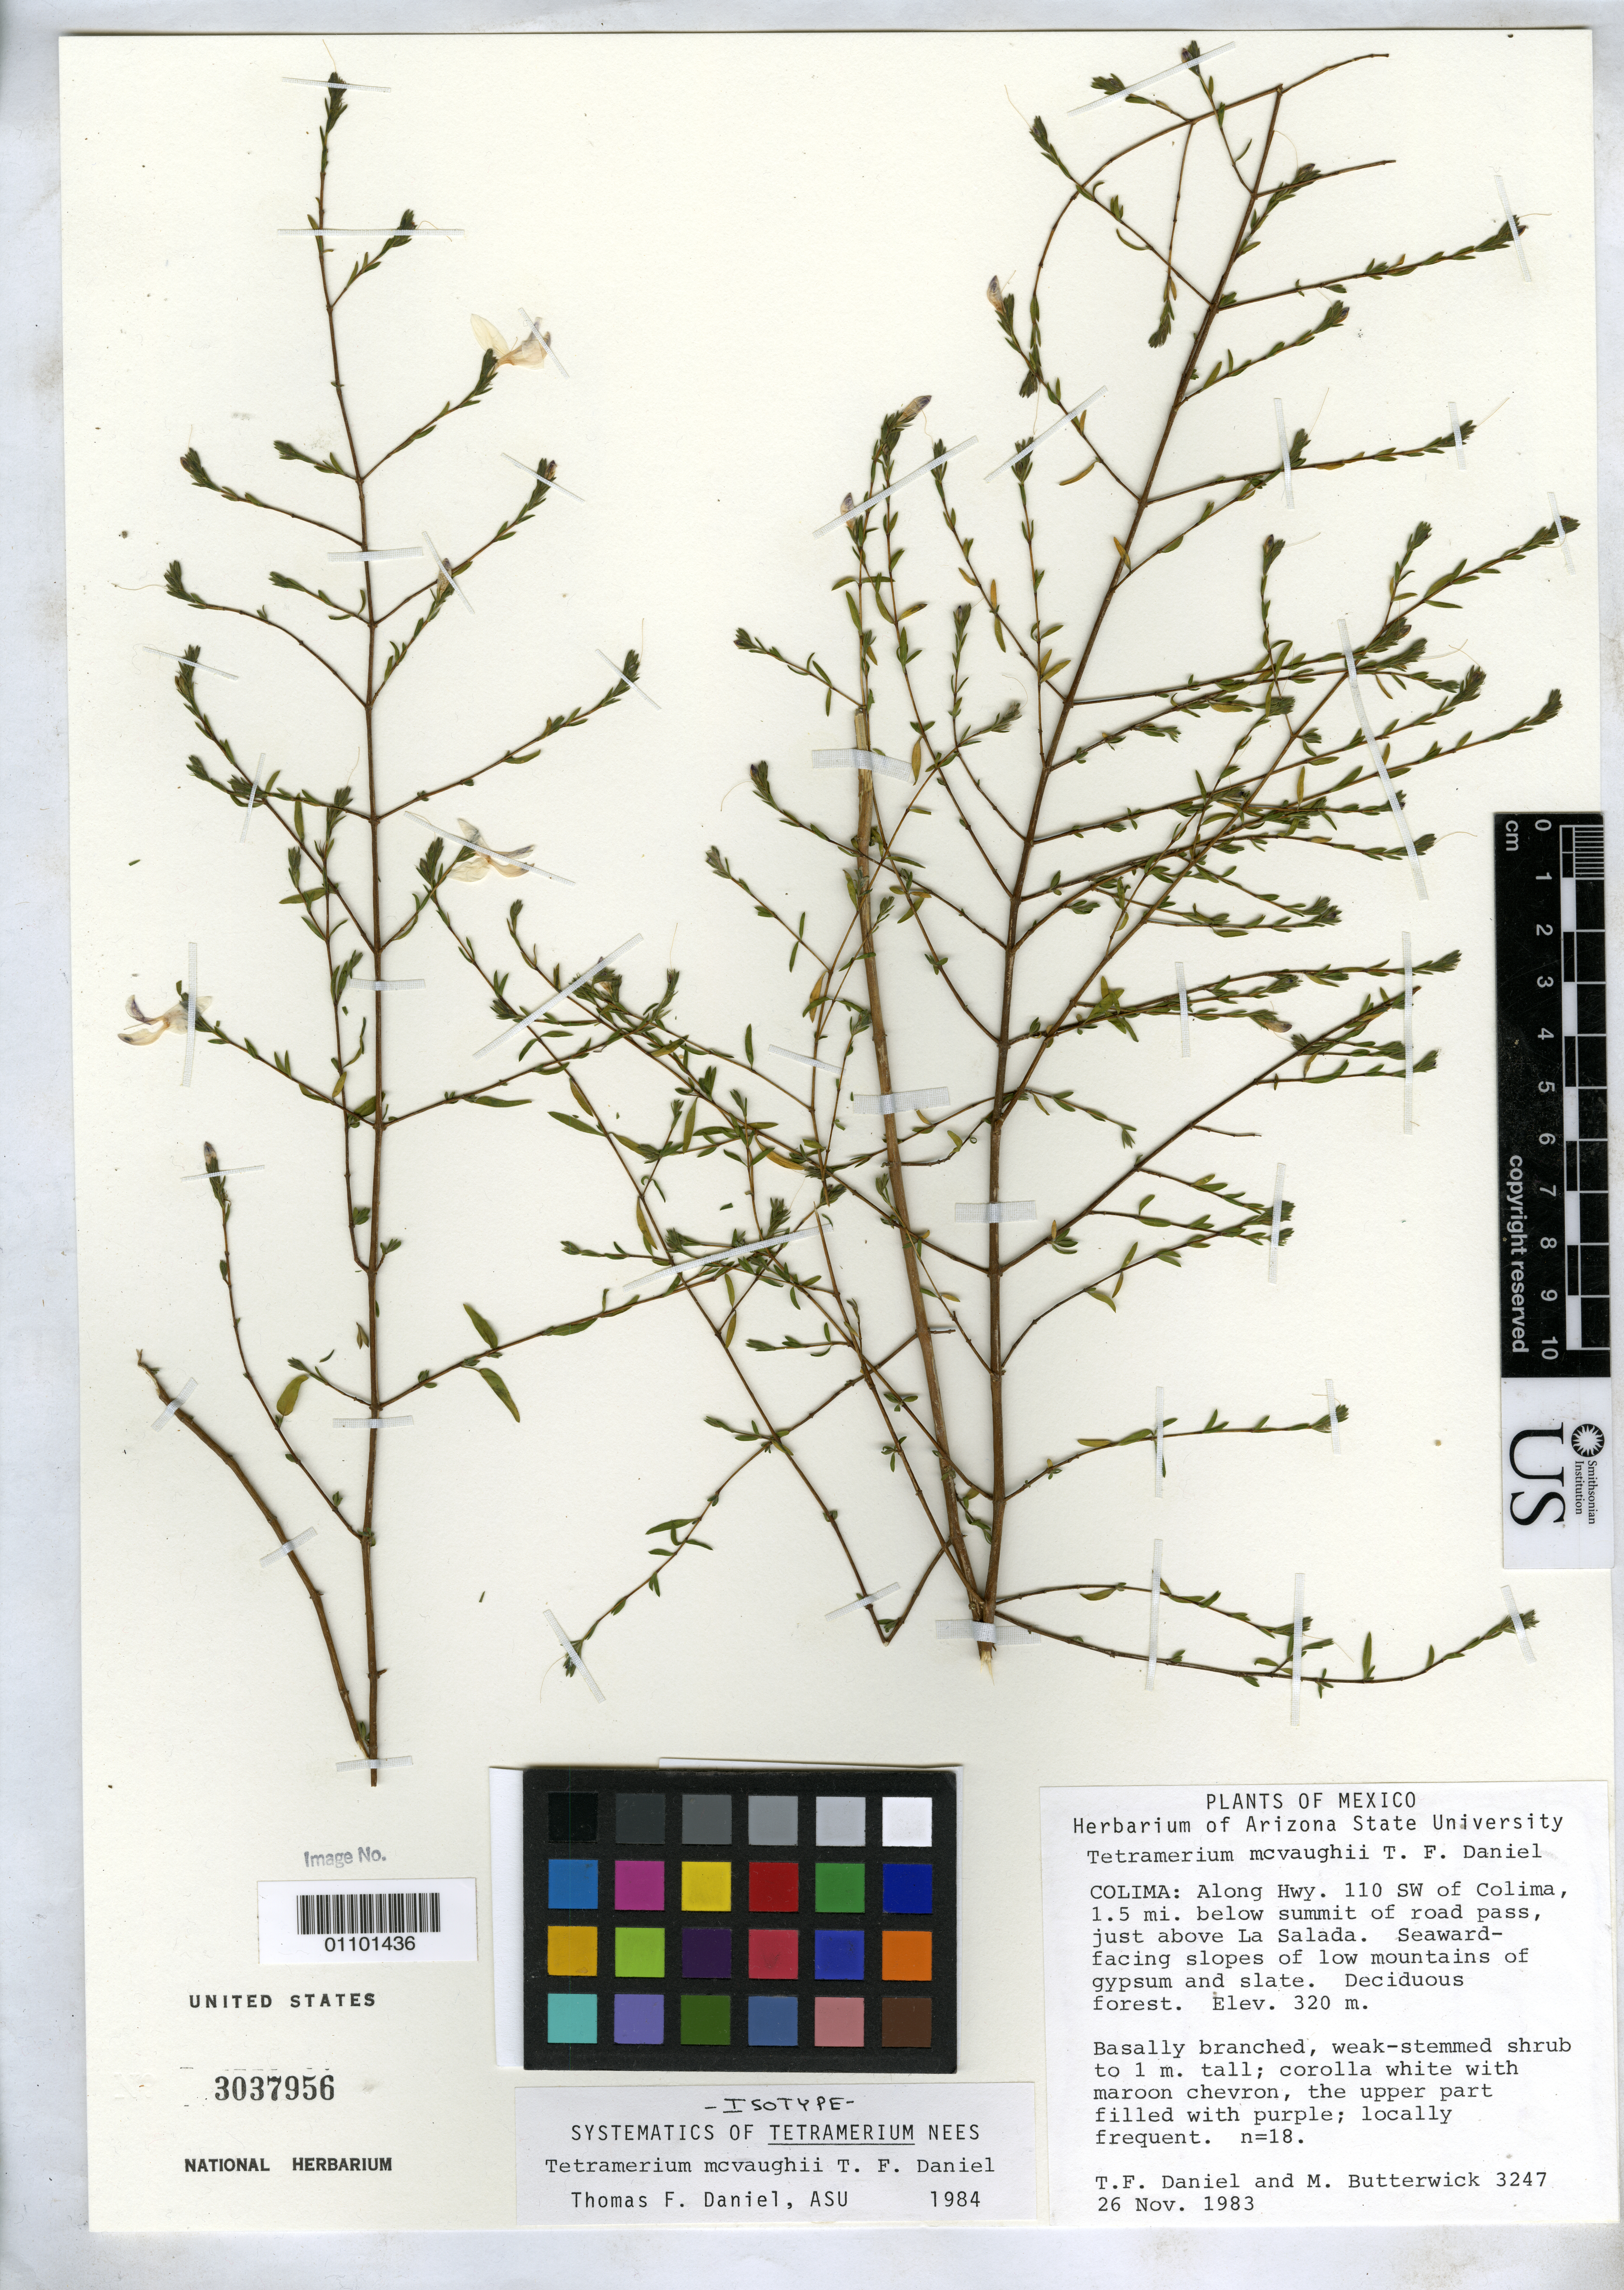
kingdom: Plantae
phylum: Tracheophyta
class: Magnoliopsida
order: Lamiales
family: Acanthaceae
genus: Tetramerium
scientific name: Tetramerium mcvaughii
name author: T.F. Daniel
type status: Isotype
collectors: T. F. Daniel & M. Butterwick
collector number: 3247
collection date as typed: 26 Nov 1983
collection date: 1983-11-26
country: Mexico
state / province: Colima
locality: Along highway 110 SW of Colima, 1.5 mi. below summit of road pass, just above La Salada.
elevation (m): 320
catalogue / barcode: US 3037956